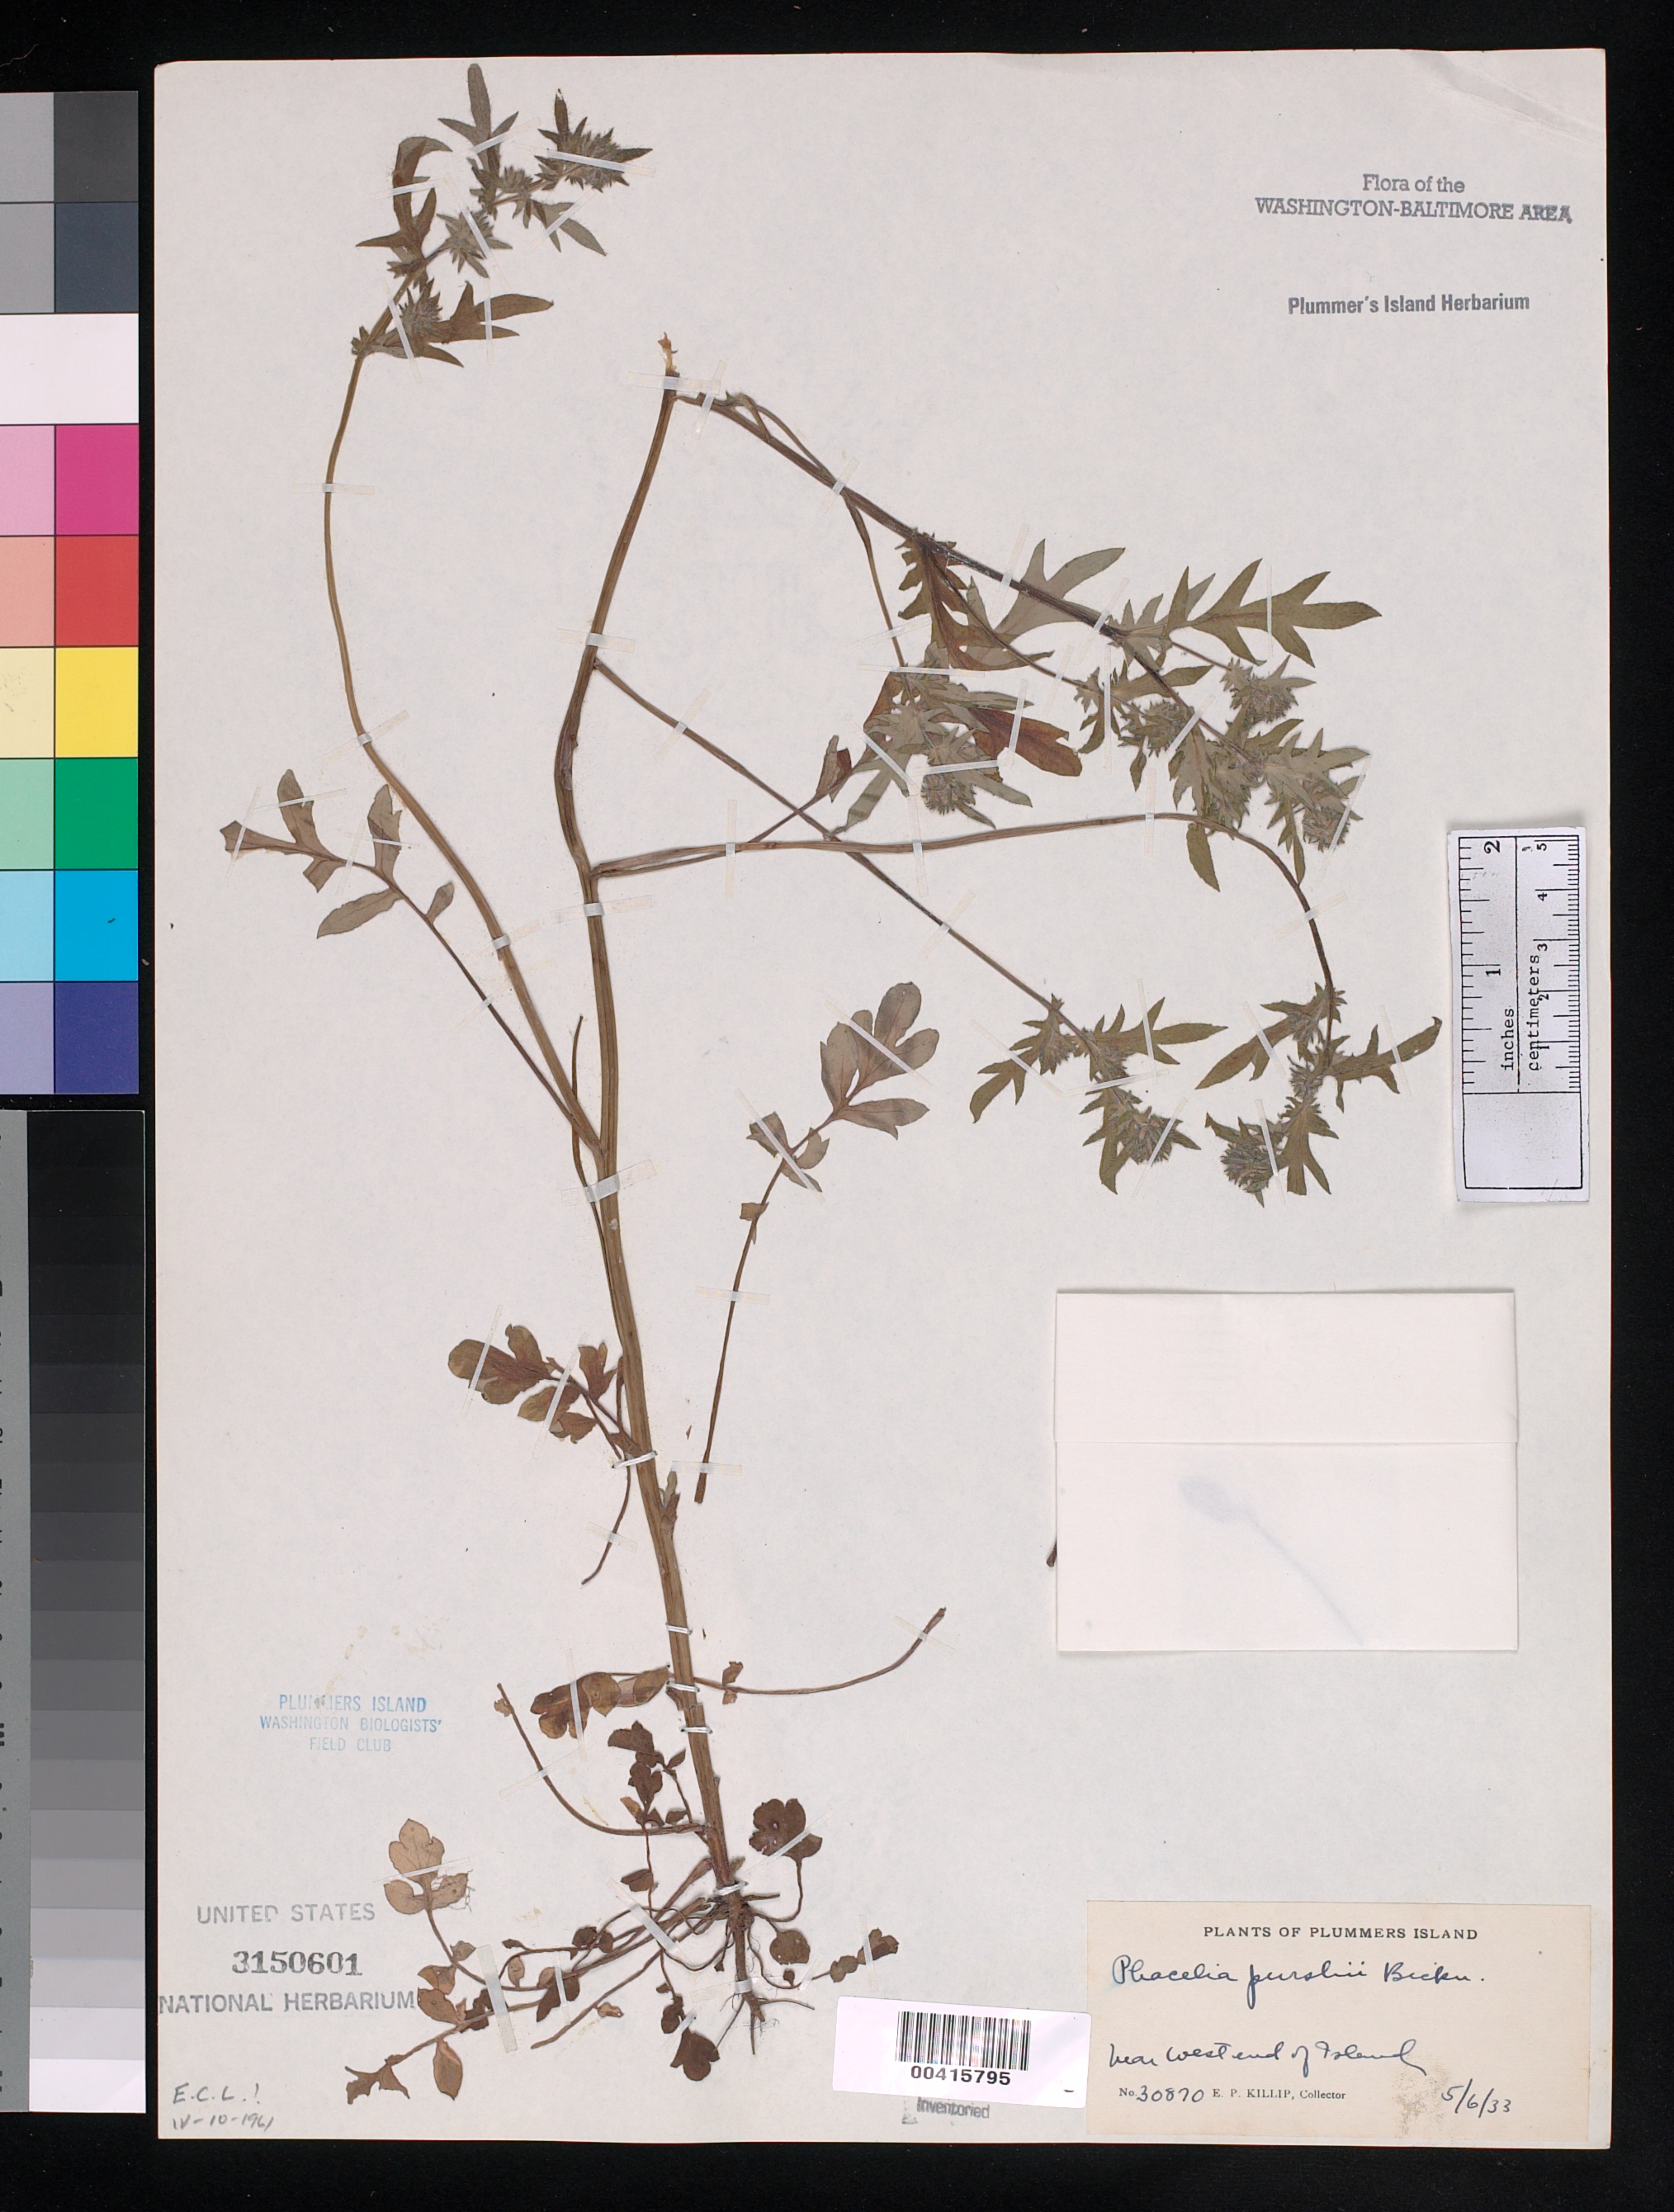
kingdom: Plantae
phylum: Tracheophyta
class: Magnoliopsida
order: Boraginales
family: Hydrophyllaceae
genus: Phacelia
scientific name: Phacelia purshii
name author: Buckley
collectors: E. P. Killip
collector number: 30870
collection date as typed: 06 May 1933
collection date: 1933-05-06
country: United States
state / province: Maryland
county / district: Montgomery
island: Plummers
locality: Plummer's Island; near west end C. & O. Canal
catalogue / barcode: US 3150601